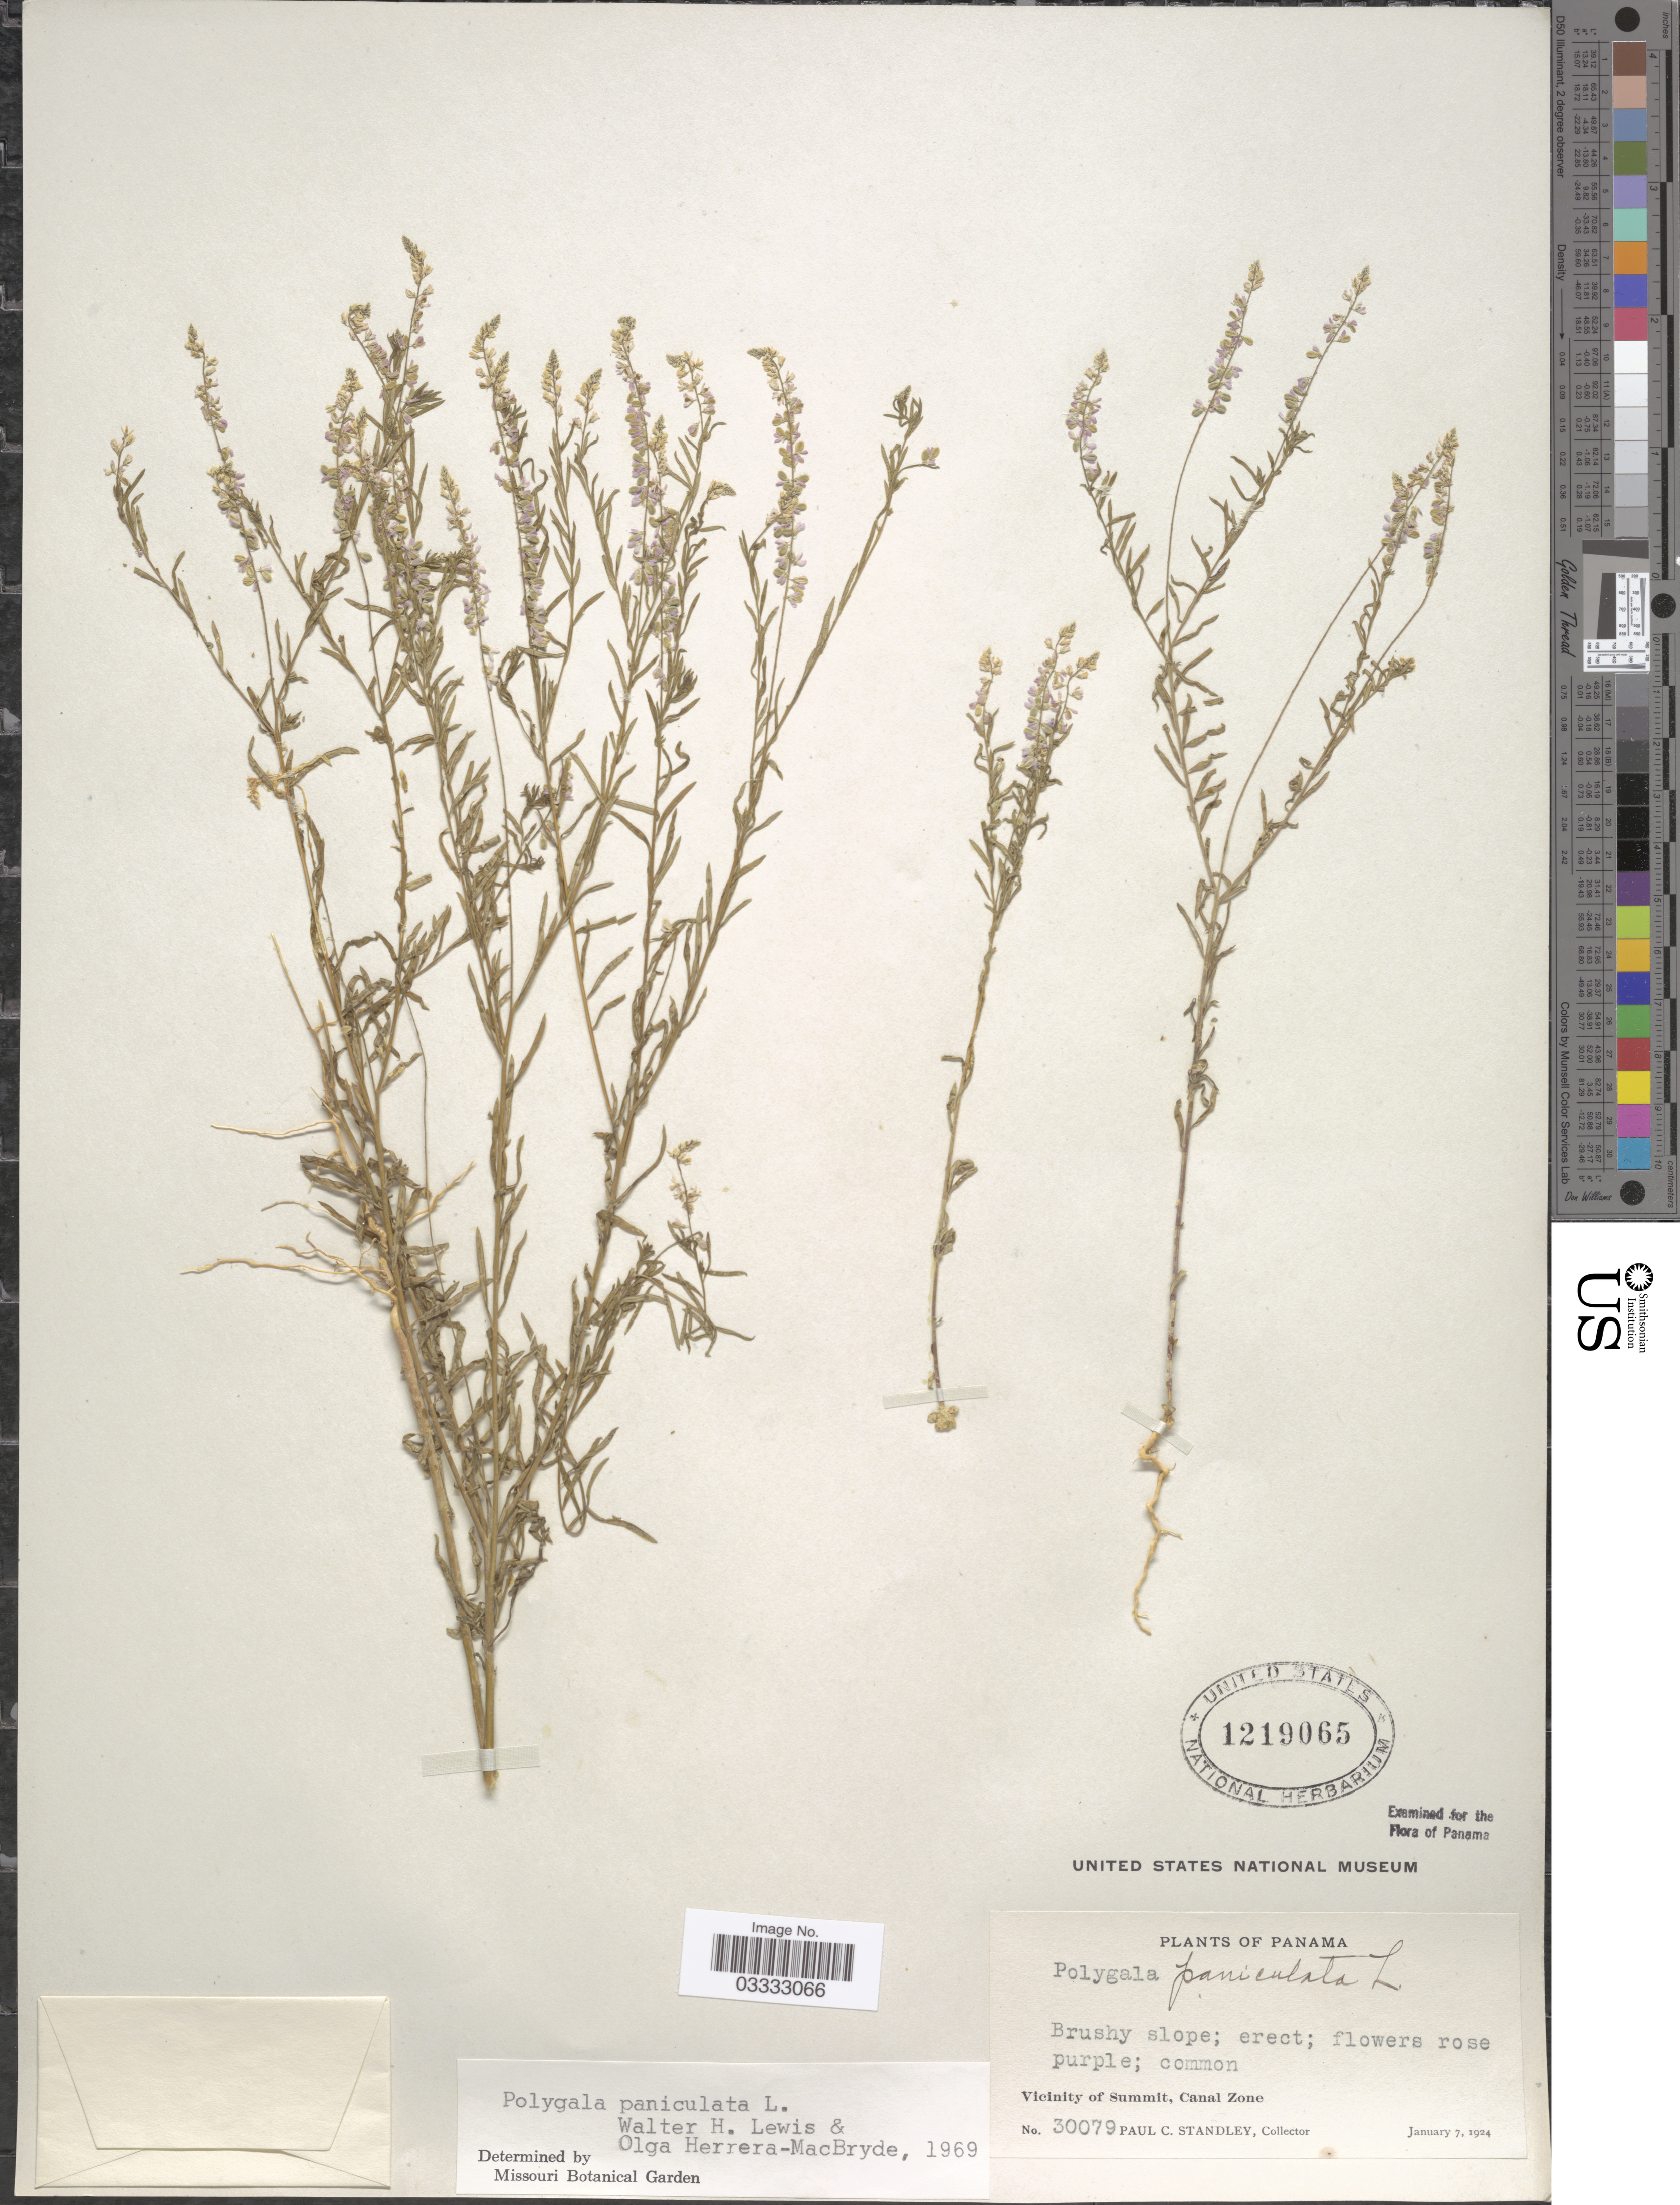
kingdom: Plantae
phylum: Tracheophyta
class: Magnoliopsida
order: Fabales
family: Polygalaceae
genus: Polygala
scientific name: Polygala paniculata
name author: L.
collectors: P. C. Standley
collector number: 30079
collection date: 1924-01-07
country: Panama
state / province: Colón / Panamá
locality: Vicinity of Summit, Canal Zone.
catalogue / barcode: US 1219065